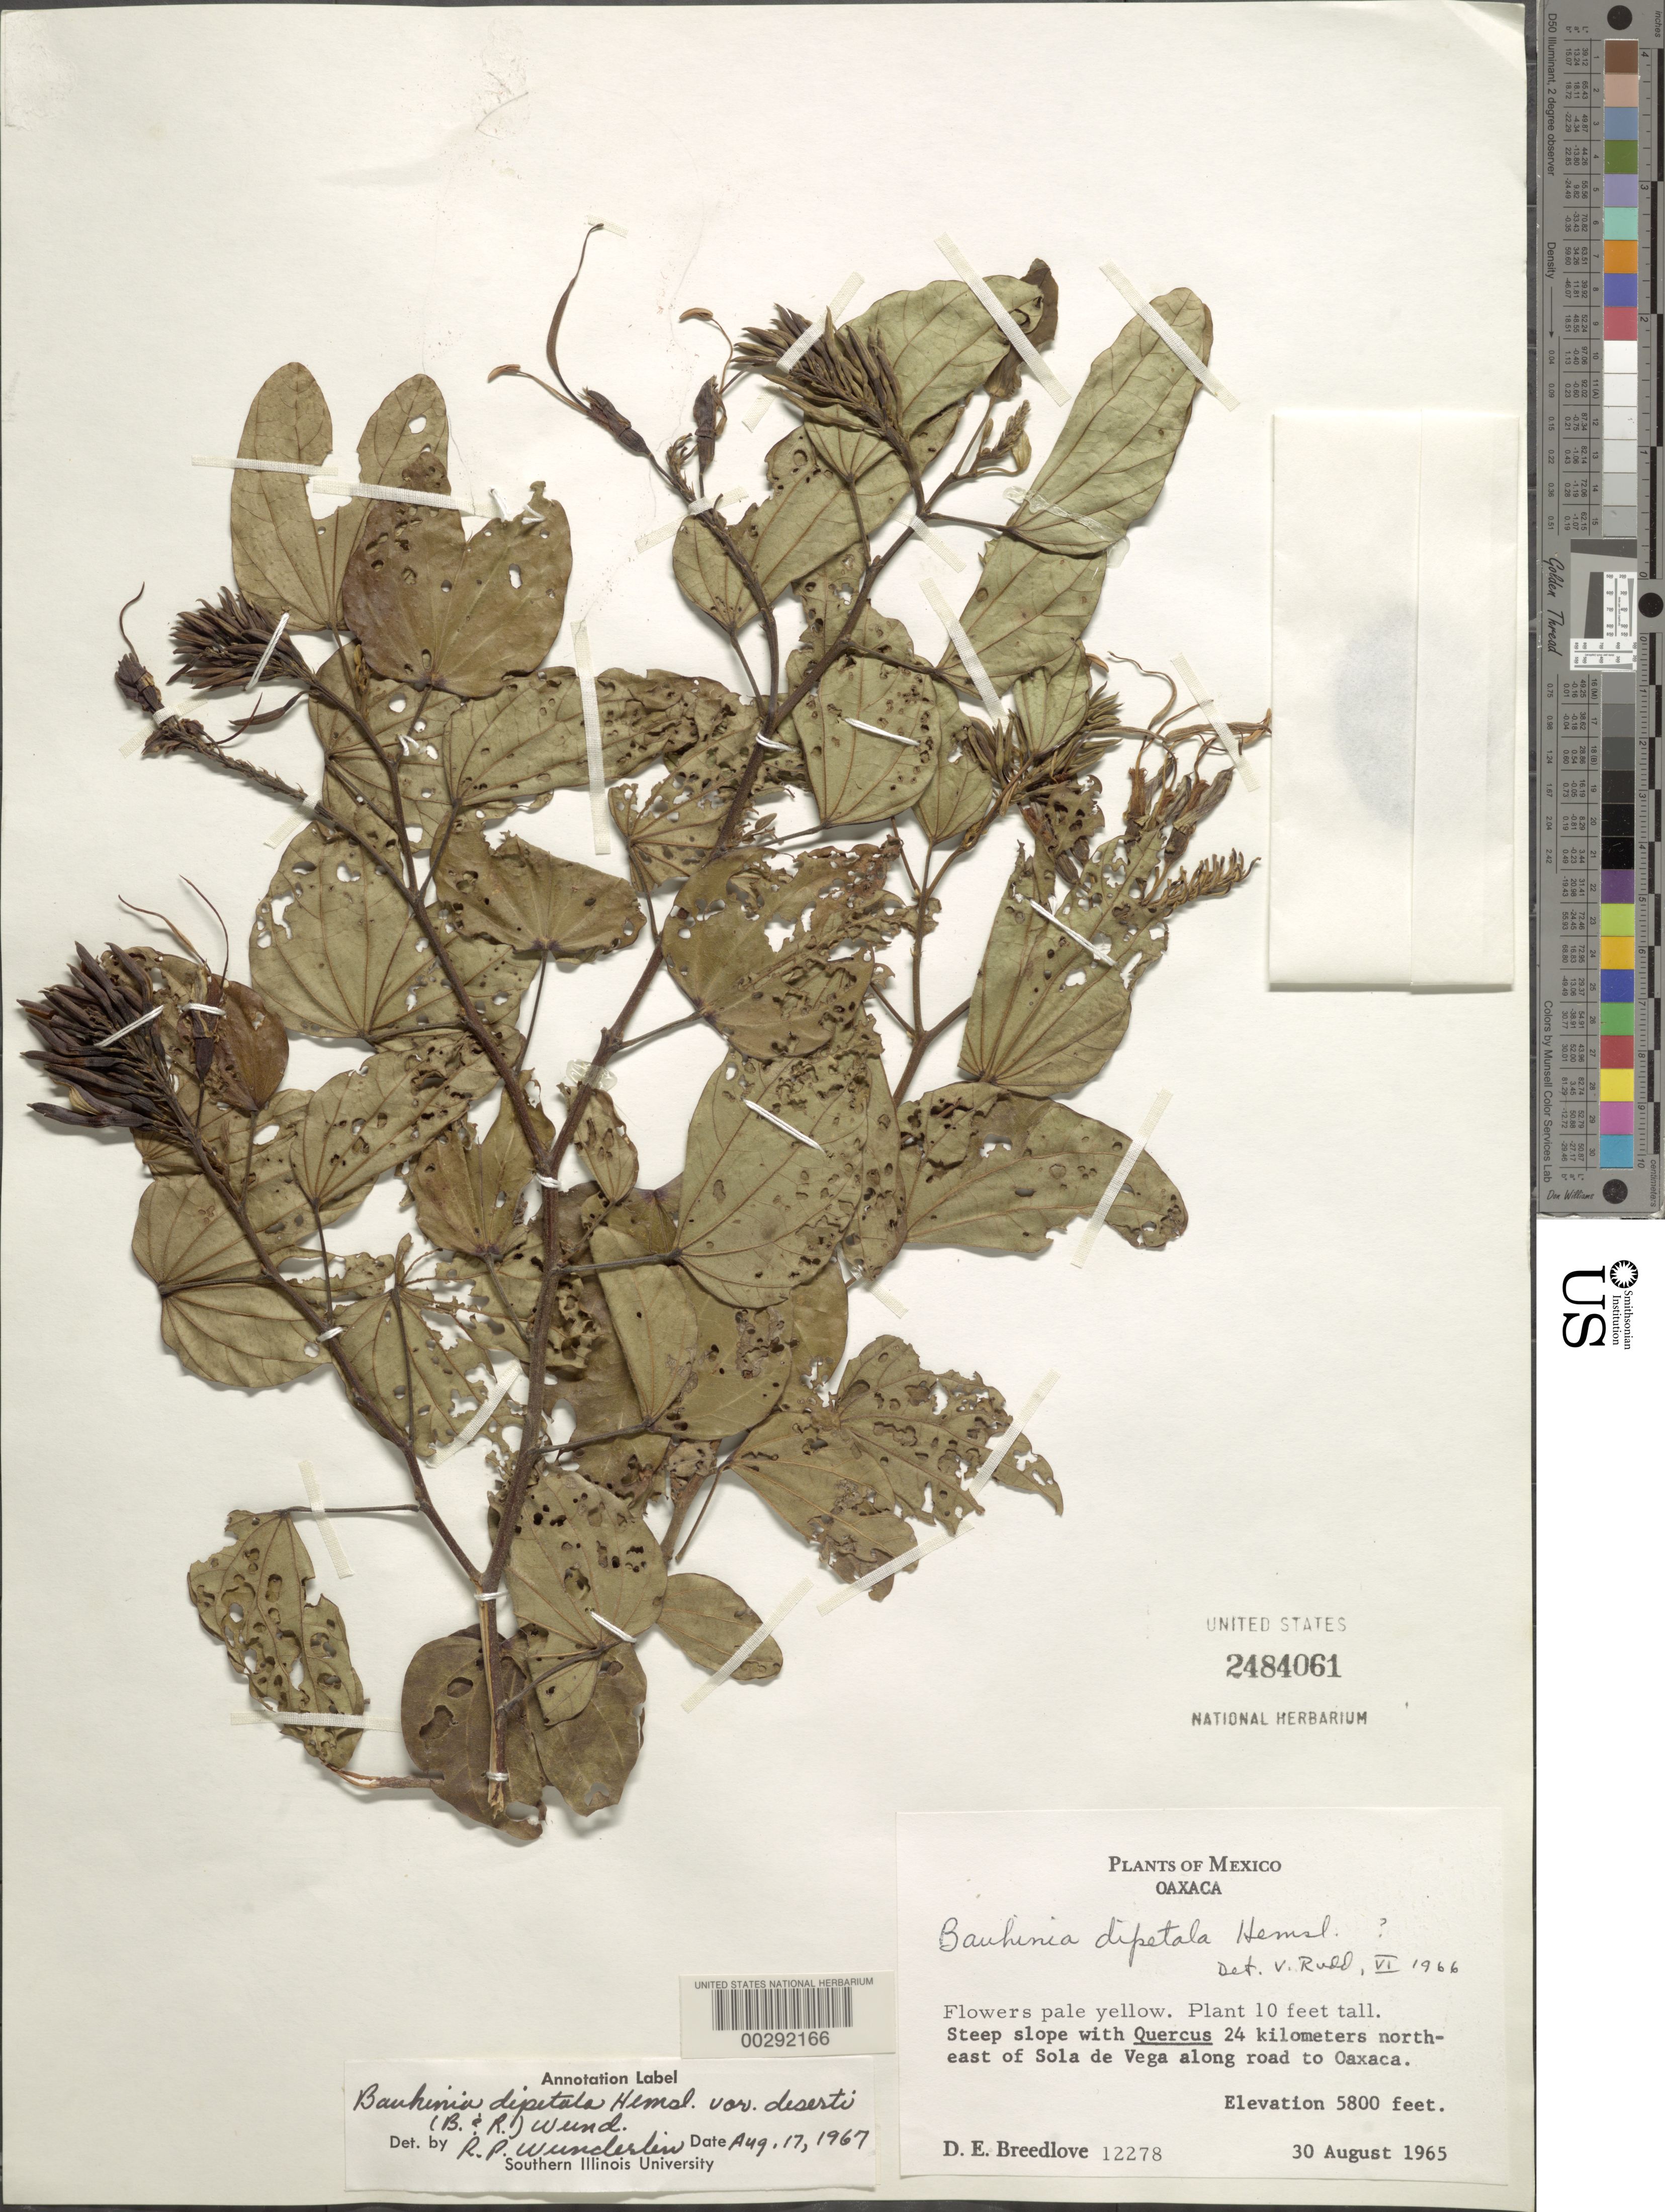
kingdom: Plantae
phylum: Tracheophyta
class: Magnoliopsida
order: Fabales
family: Fabaceae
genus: Bauhinia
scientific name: Bauhinia dipetala var. deserti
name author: (Britton & Rose) Wunderlin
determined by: Wunderlin, Richard P.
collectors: D. E. Breedlove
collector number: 12278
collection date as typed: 30 Aug 1965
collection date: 1965-08-30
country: Mexico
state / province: Oaxaca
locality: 24 km NE of Sola de Vega along road to Oaxaca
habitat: Steep slope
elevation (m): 1768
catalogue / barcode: US 2484061